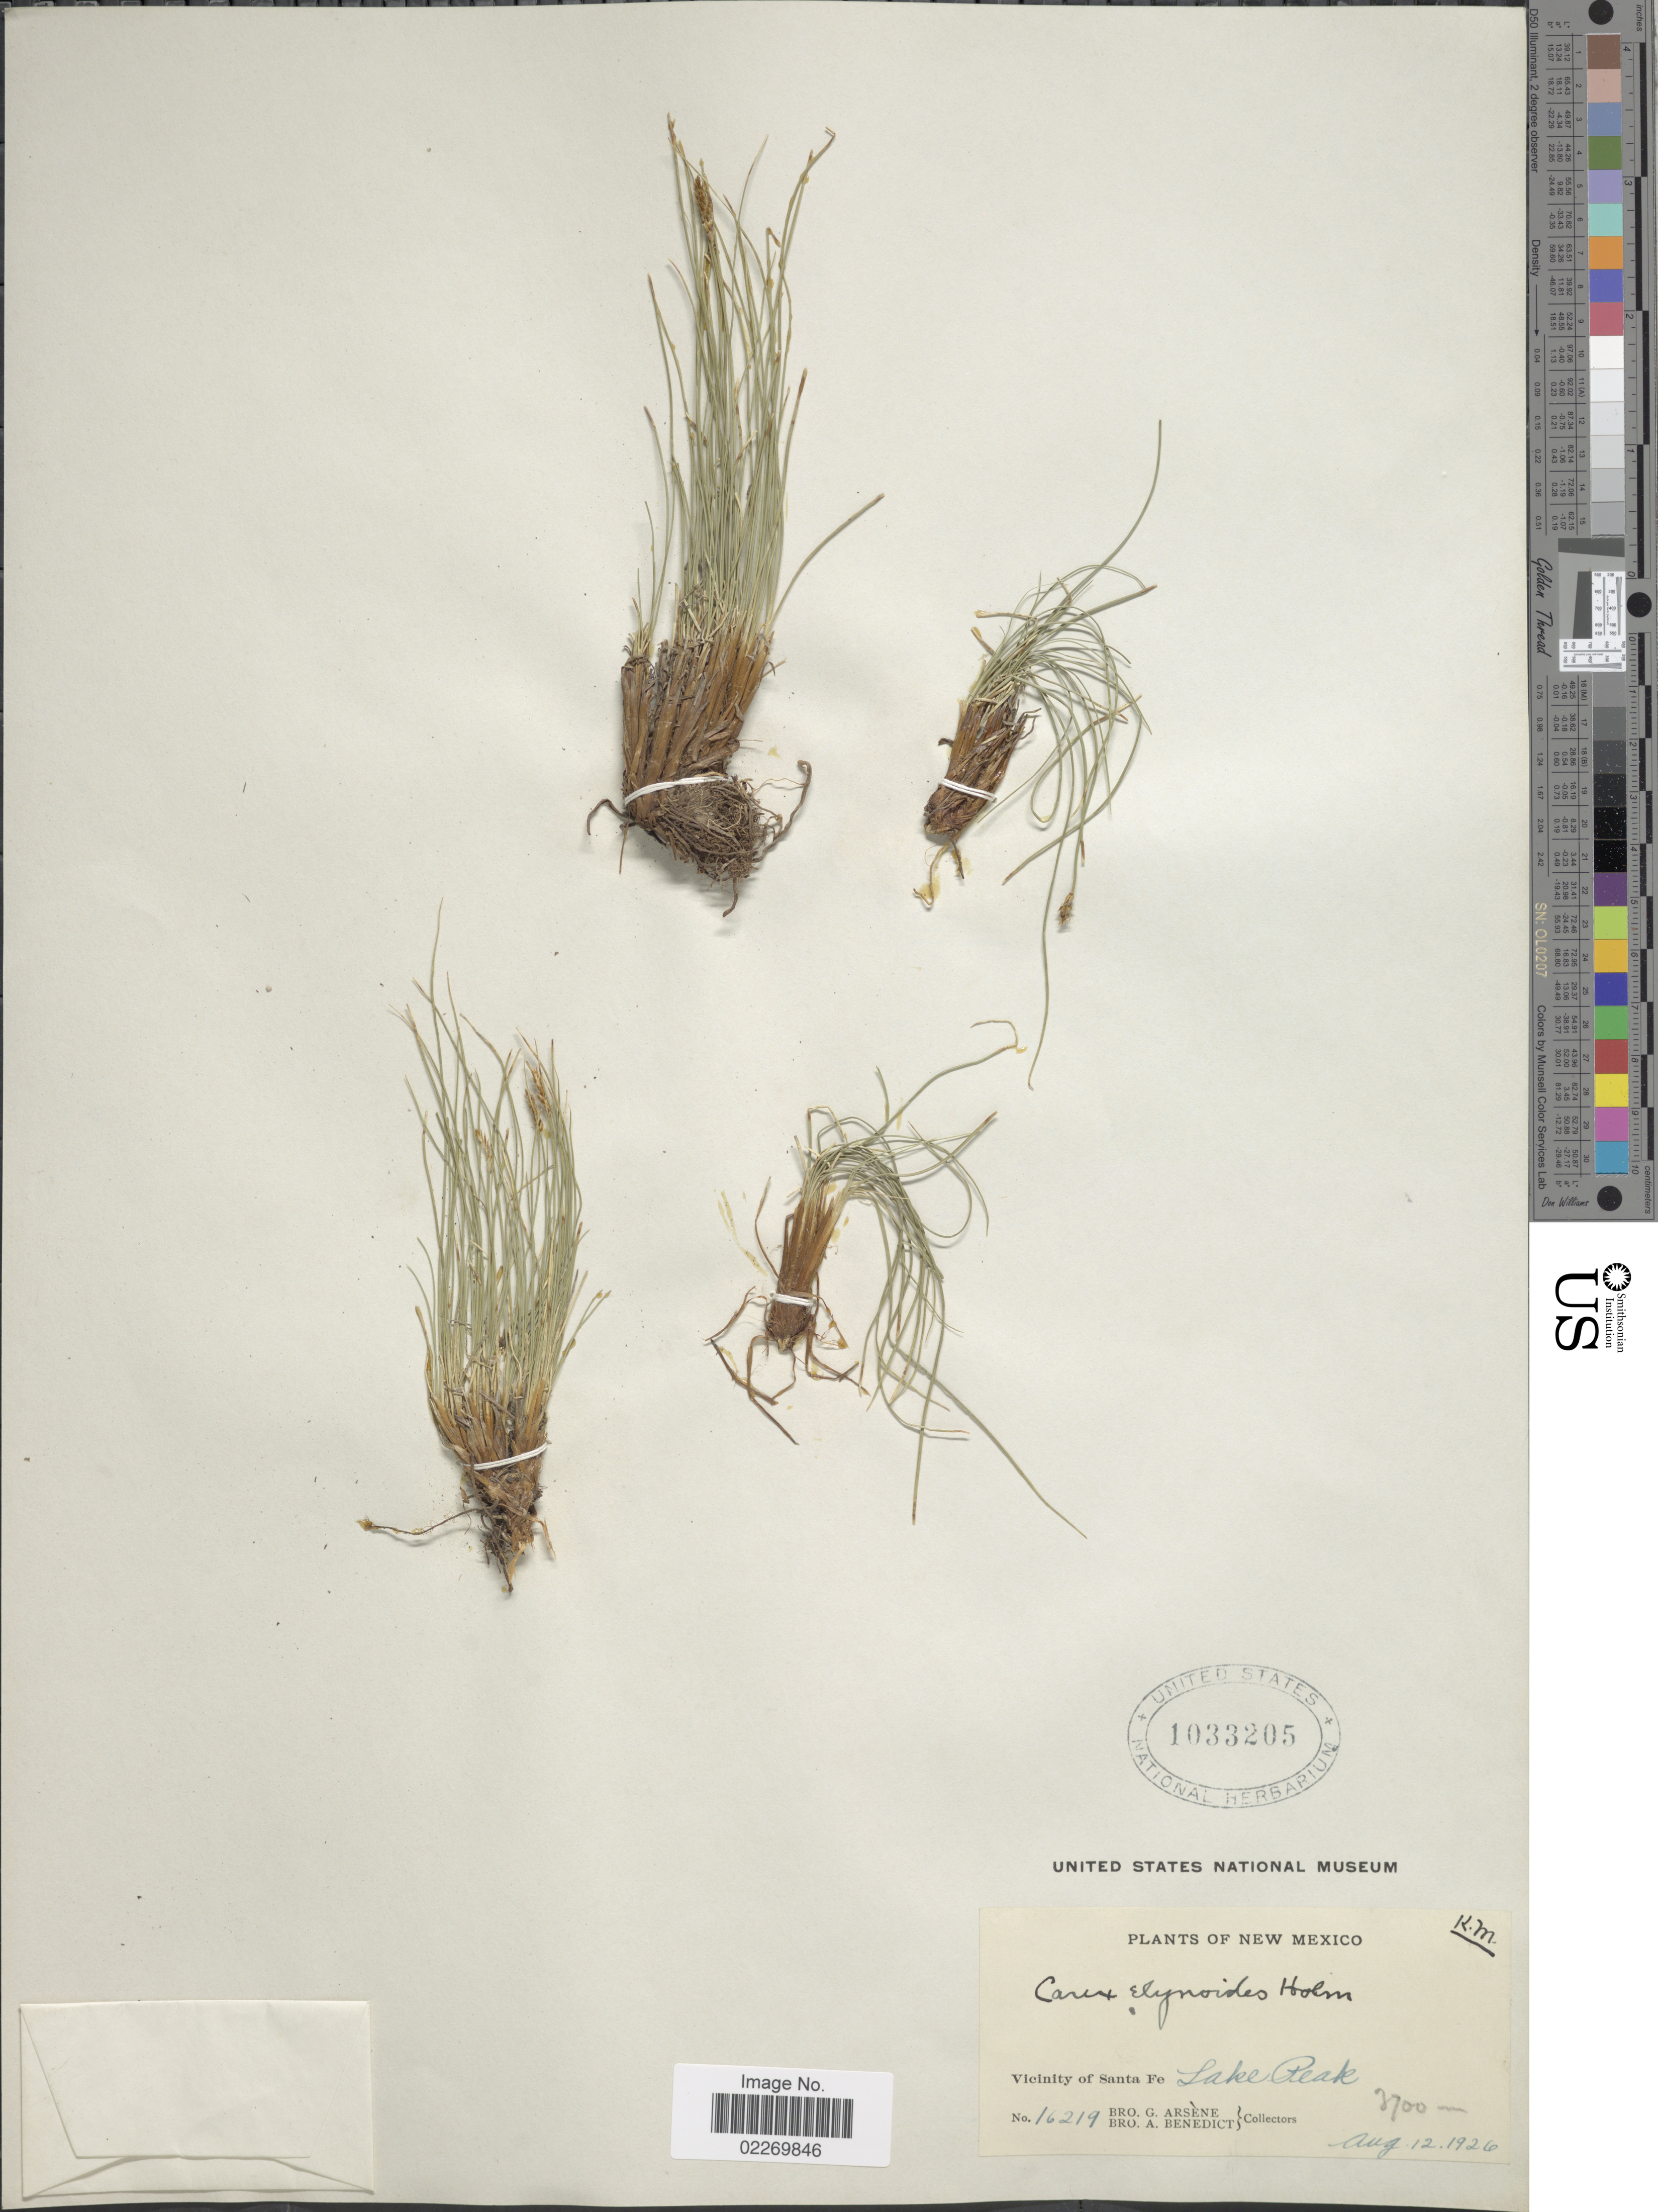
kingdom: Plantae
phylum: Tracheophyta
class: Liliopsida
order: Poales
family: Cyperaceae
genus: Carex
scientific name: Carex elynoides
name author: Holm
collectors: Bro. G. Arsène & B. Ayers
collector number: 16219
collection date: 1926-08-12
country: United States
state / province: New Mexico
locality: Vicinity of Santa Fe. Lake Peak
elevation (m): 3700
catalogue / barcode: US 1033205